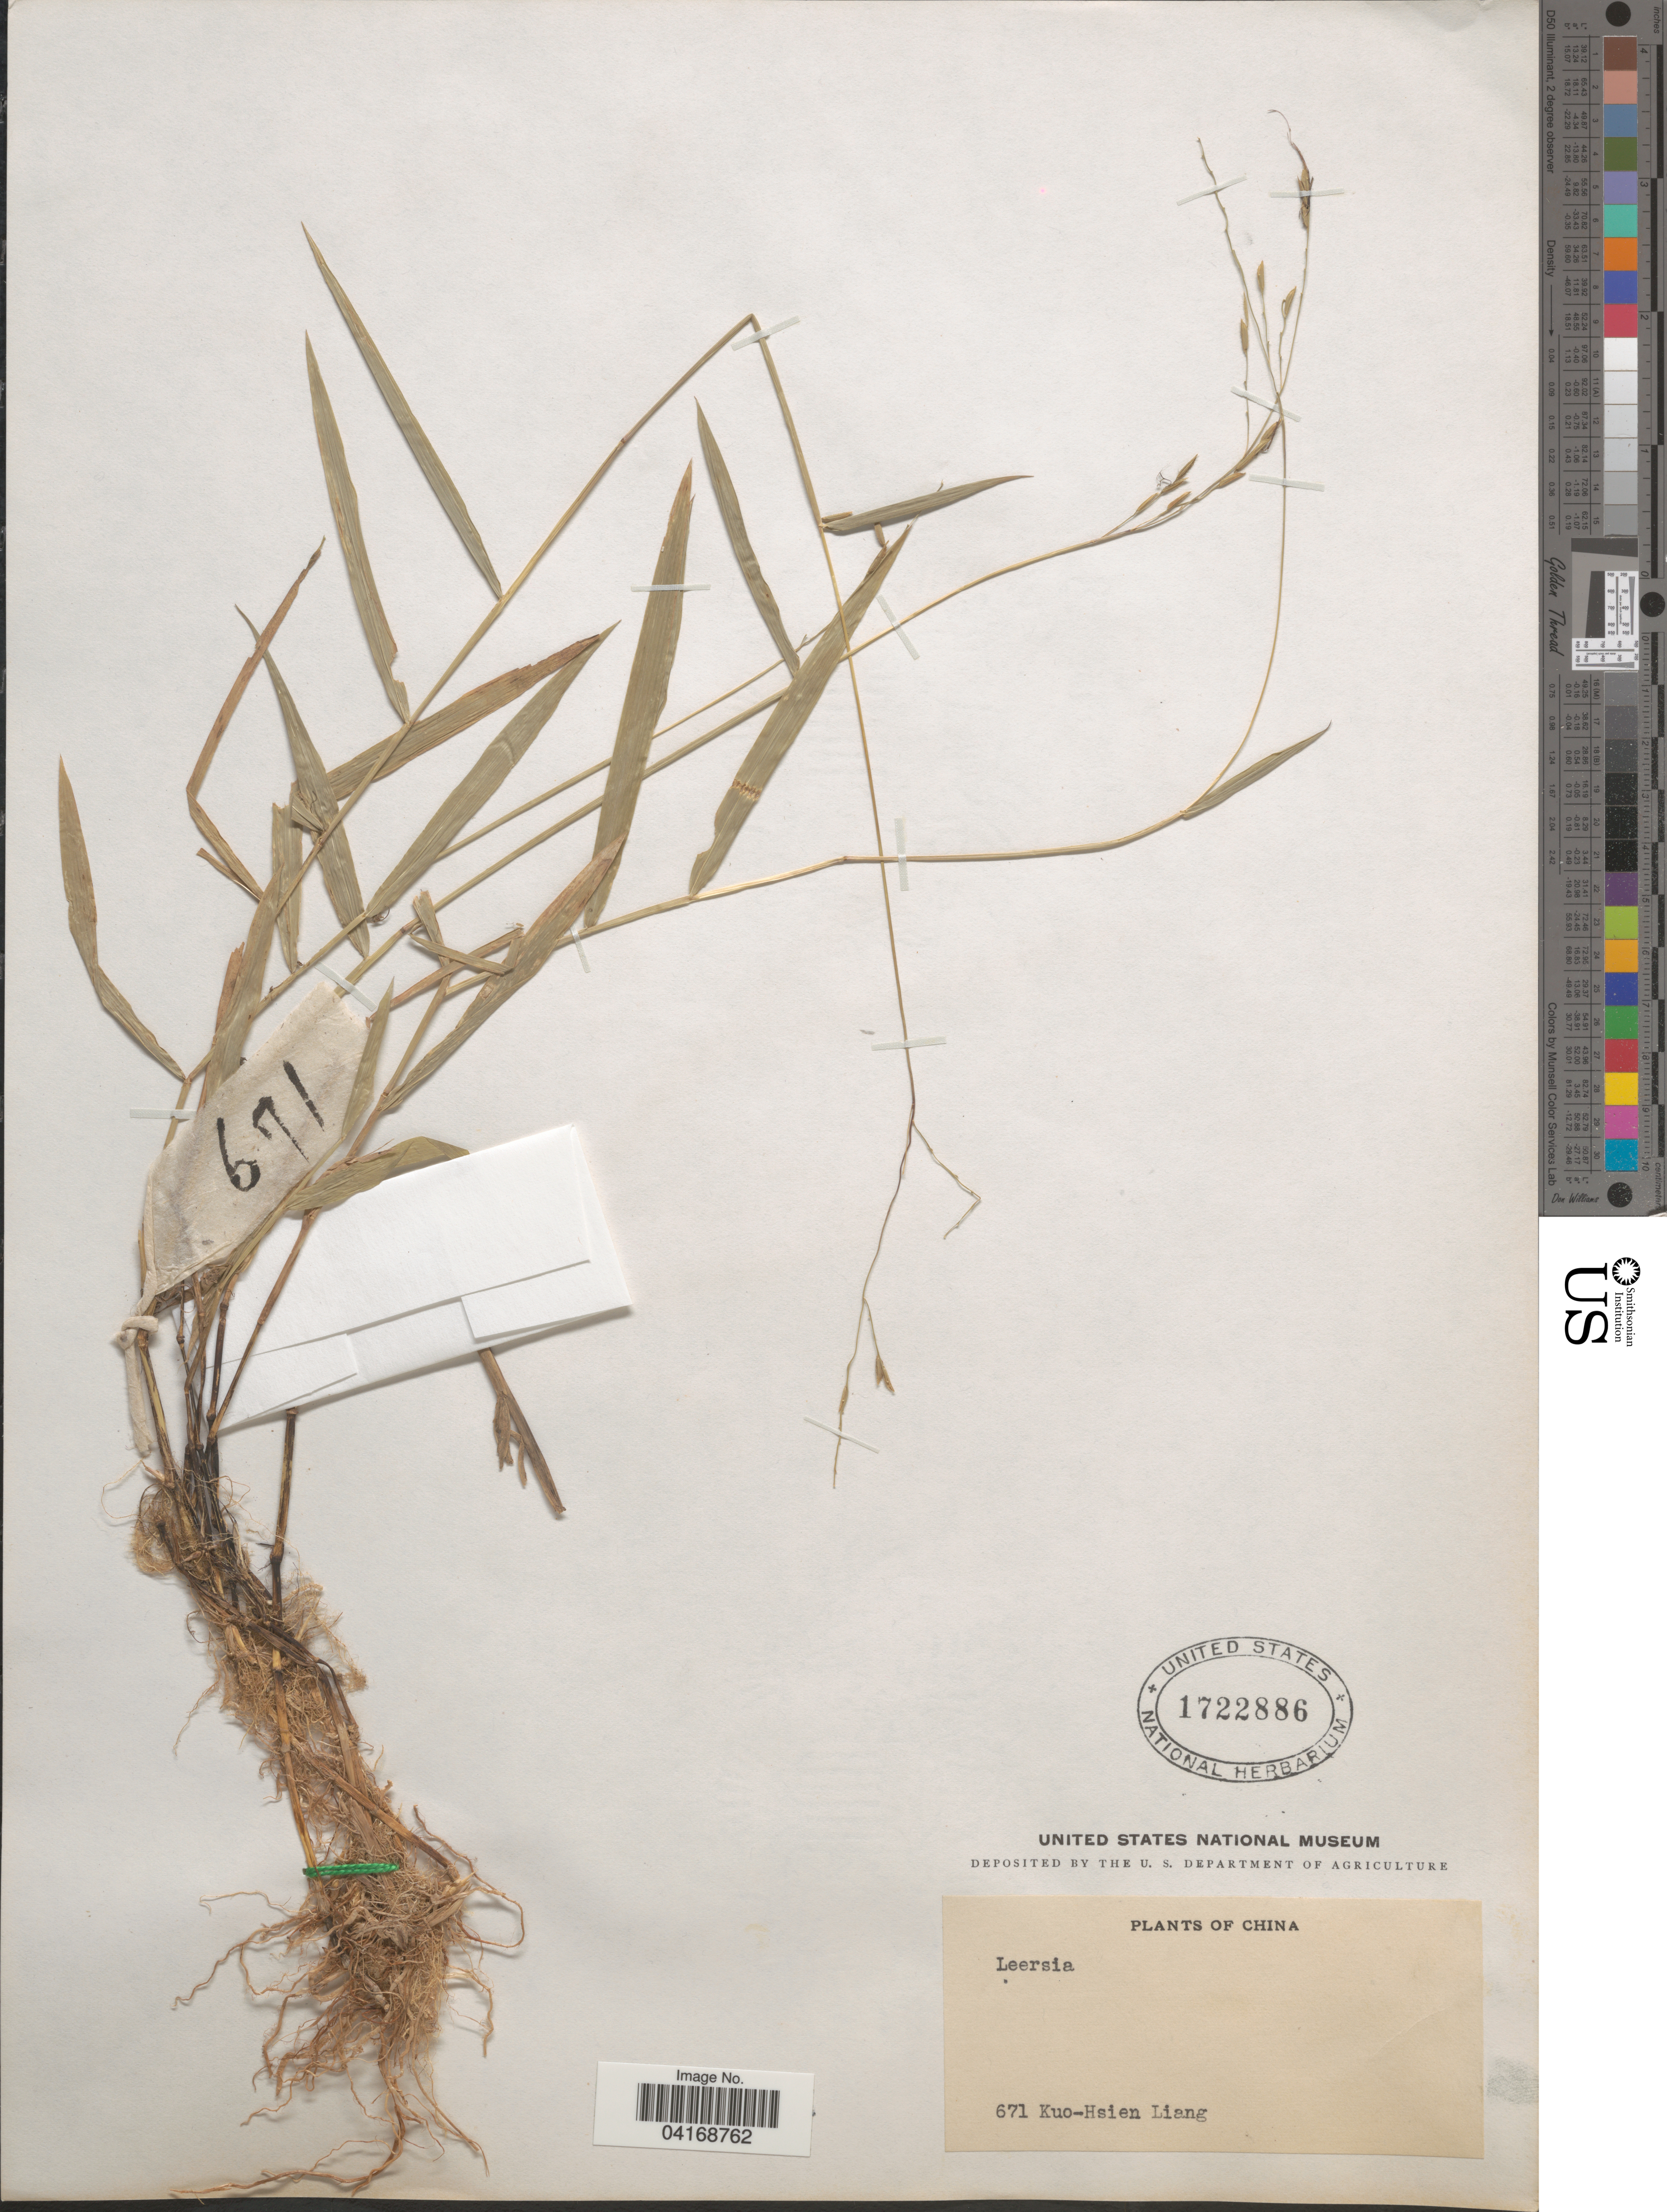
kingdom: Plantae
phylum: Tracheophyta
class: Liliopsida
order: Poales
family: Poaceae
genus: Leersia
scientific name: Leersia sp.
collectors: K. Liang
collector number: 671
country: China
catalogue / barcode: US 1722886